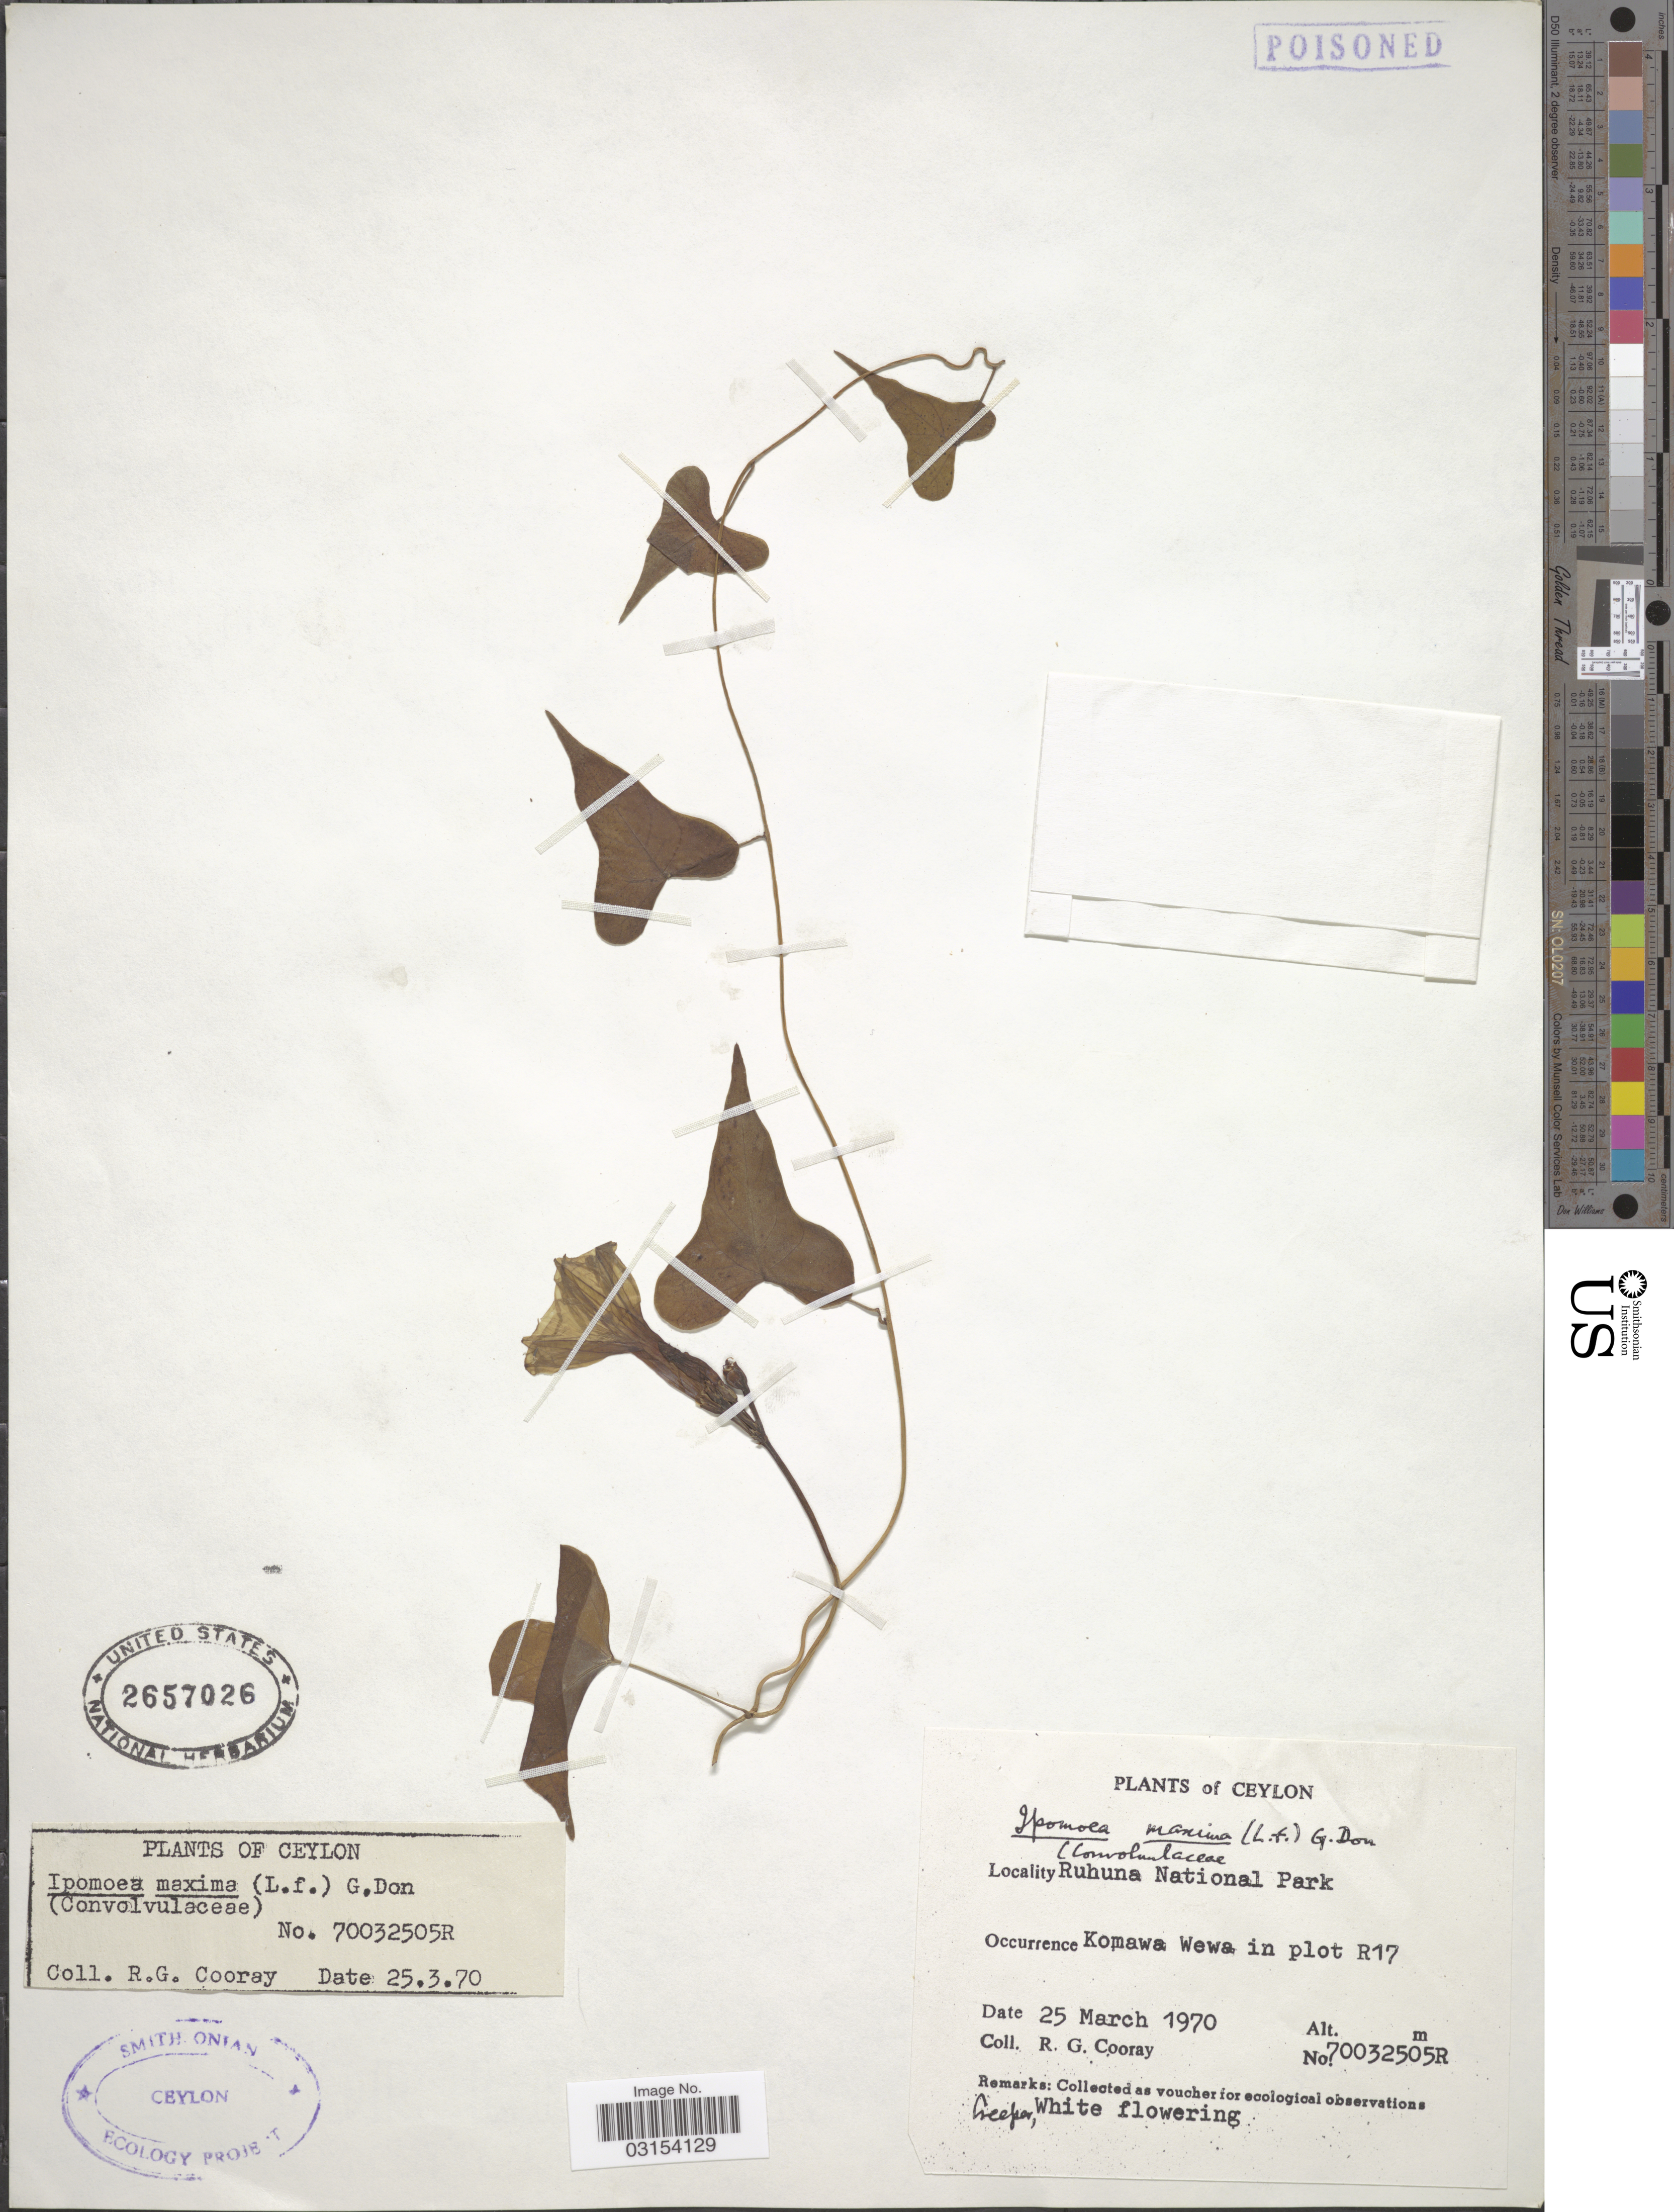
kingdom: Plantae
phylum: Tracheophyta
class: Magnoliopsida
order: Solanales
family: Convolvulaceae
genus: Ipomoea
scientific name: Ipomoea sepiaria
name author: Koenig ex Roxb.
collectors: R. Cooray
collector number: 70032505R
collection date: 1970-03-25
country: Sri Lanka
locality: Ceylon, Ruhuna National Park, Komawa Wewa in plot R17.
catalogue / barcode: US 2657026